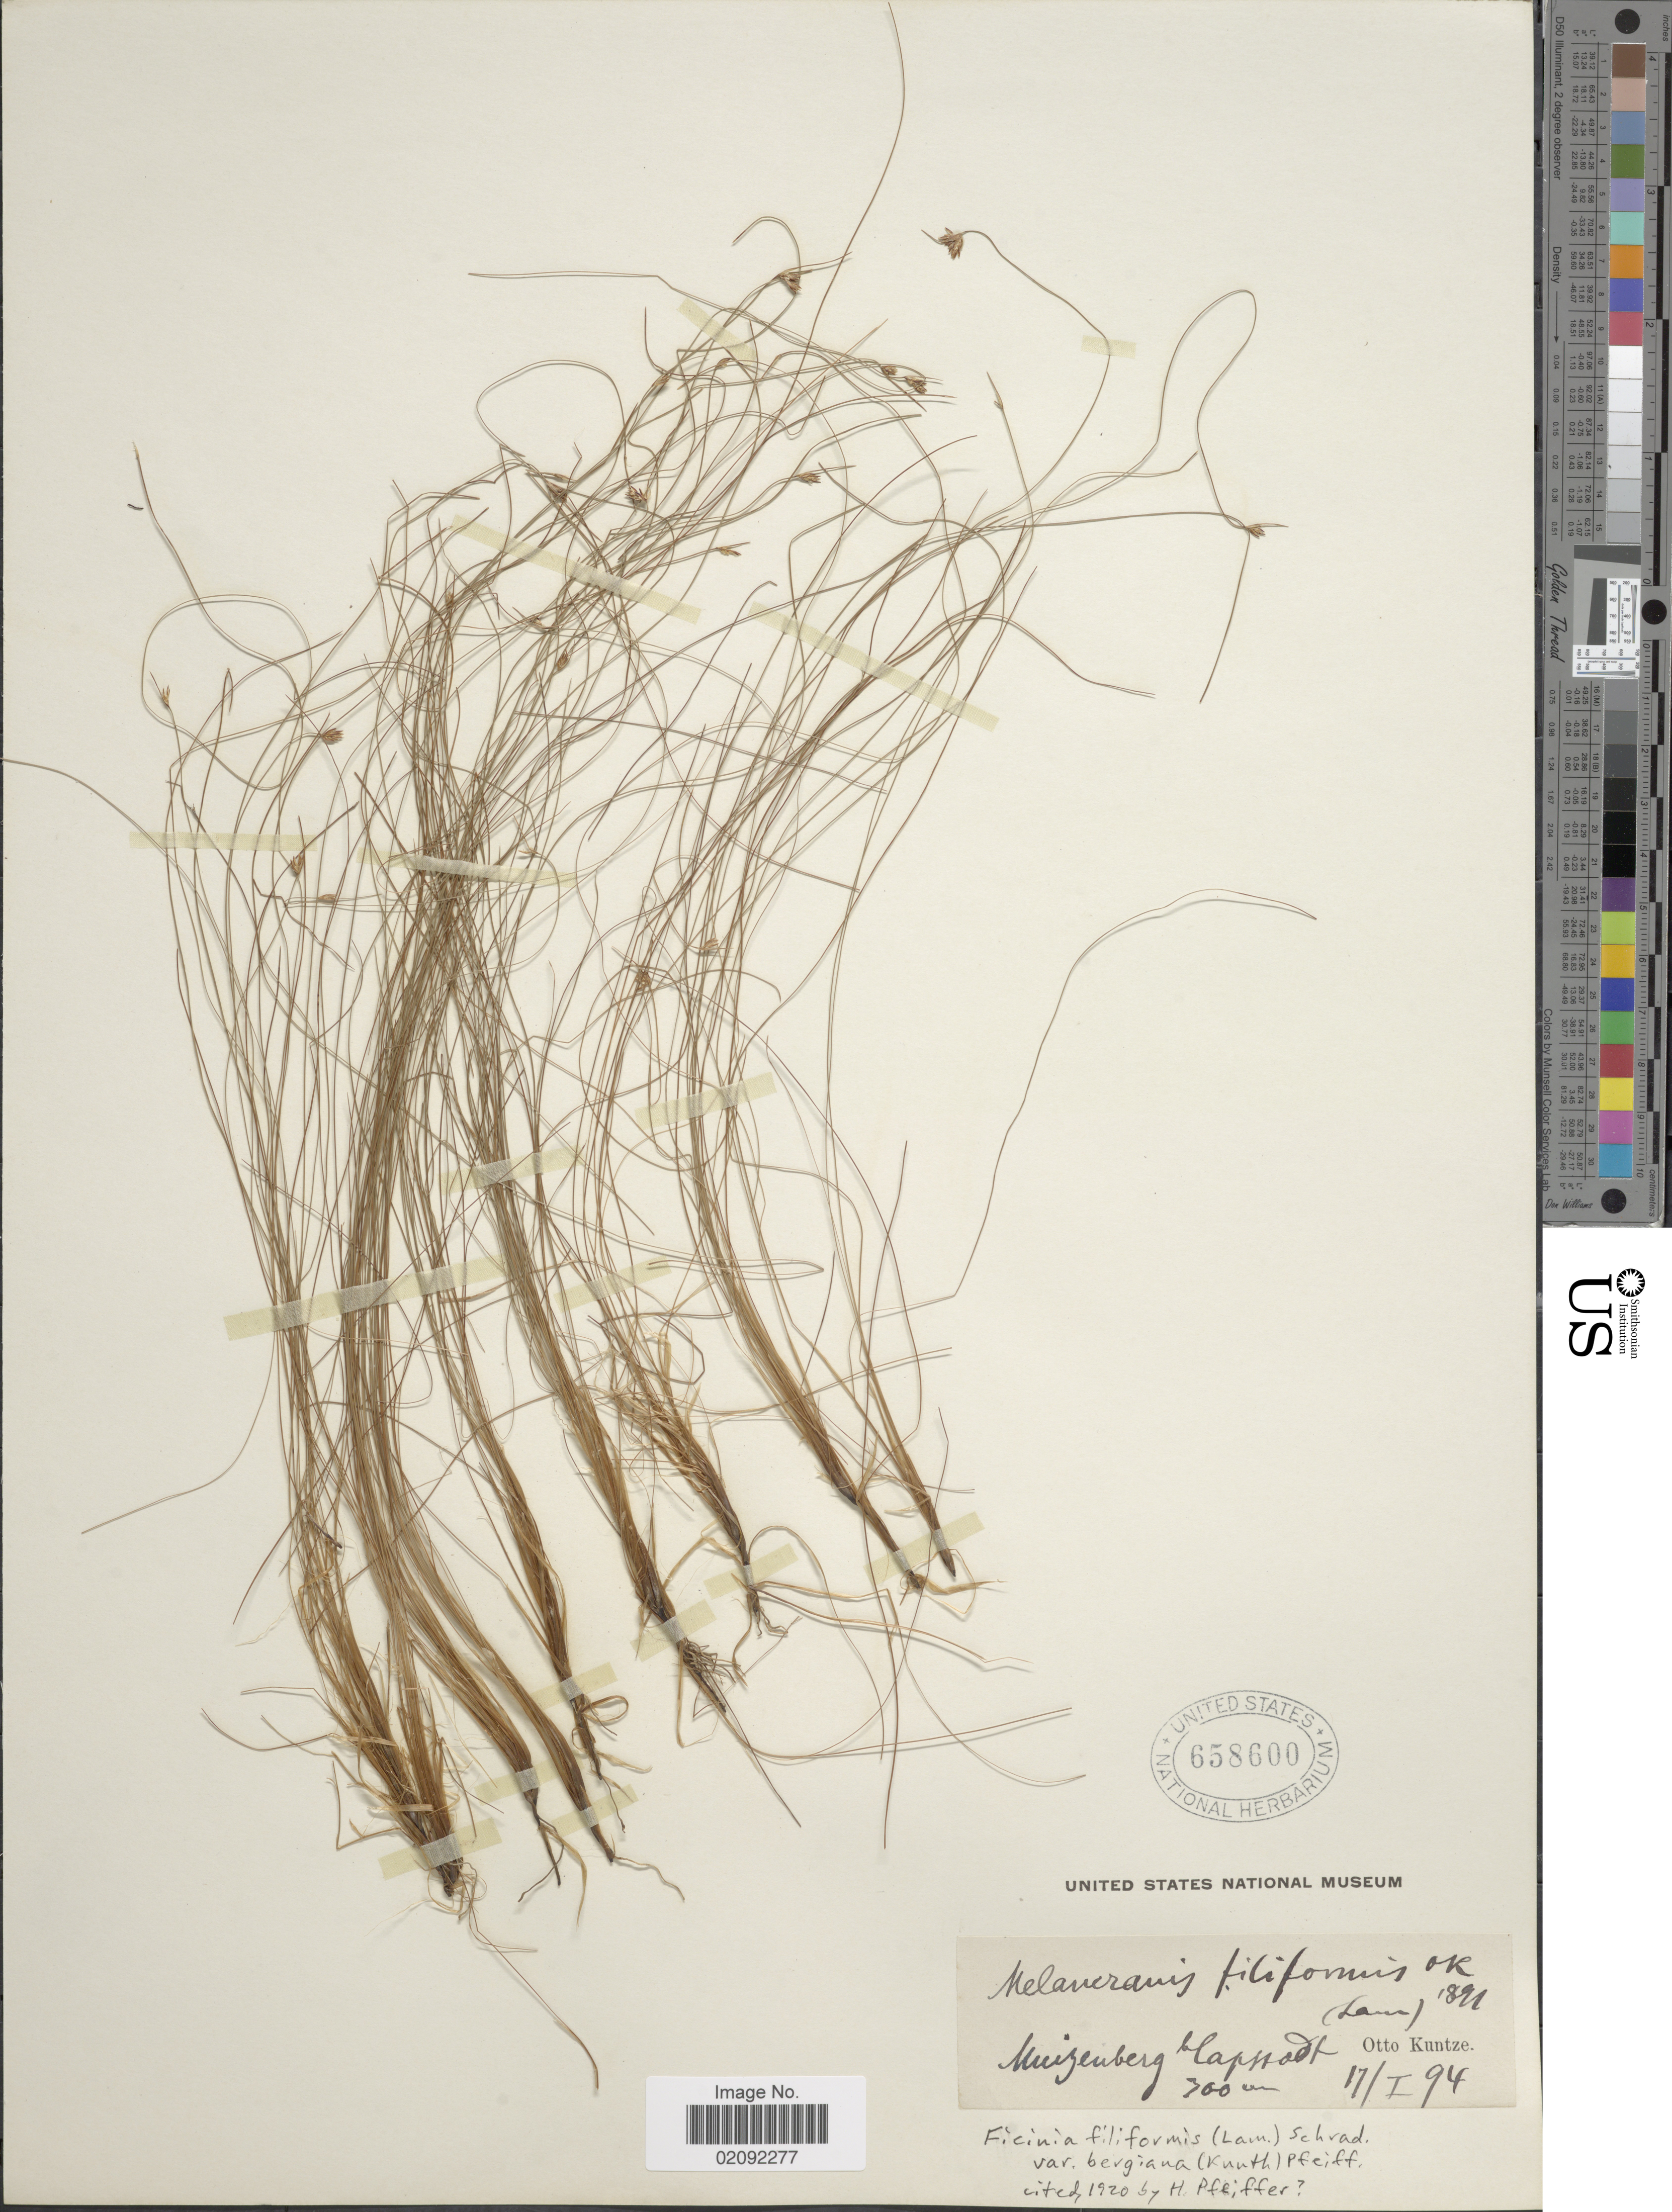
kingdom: Plantae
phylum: Tracheophyta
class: Liliopsida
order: Poales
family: Cyperaceae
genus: Ficinia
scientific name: Ficinia filiformis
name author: (Lam.) Schrad.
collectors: C.E.O. Kuntze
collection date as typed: Transcribed d/m/y: 17/1/94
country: South Africa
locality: Muizenberg, Capstadt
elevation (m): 300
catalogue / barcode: US 658600